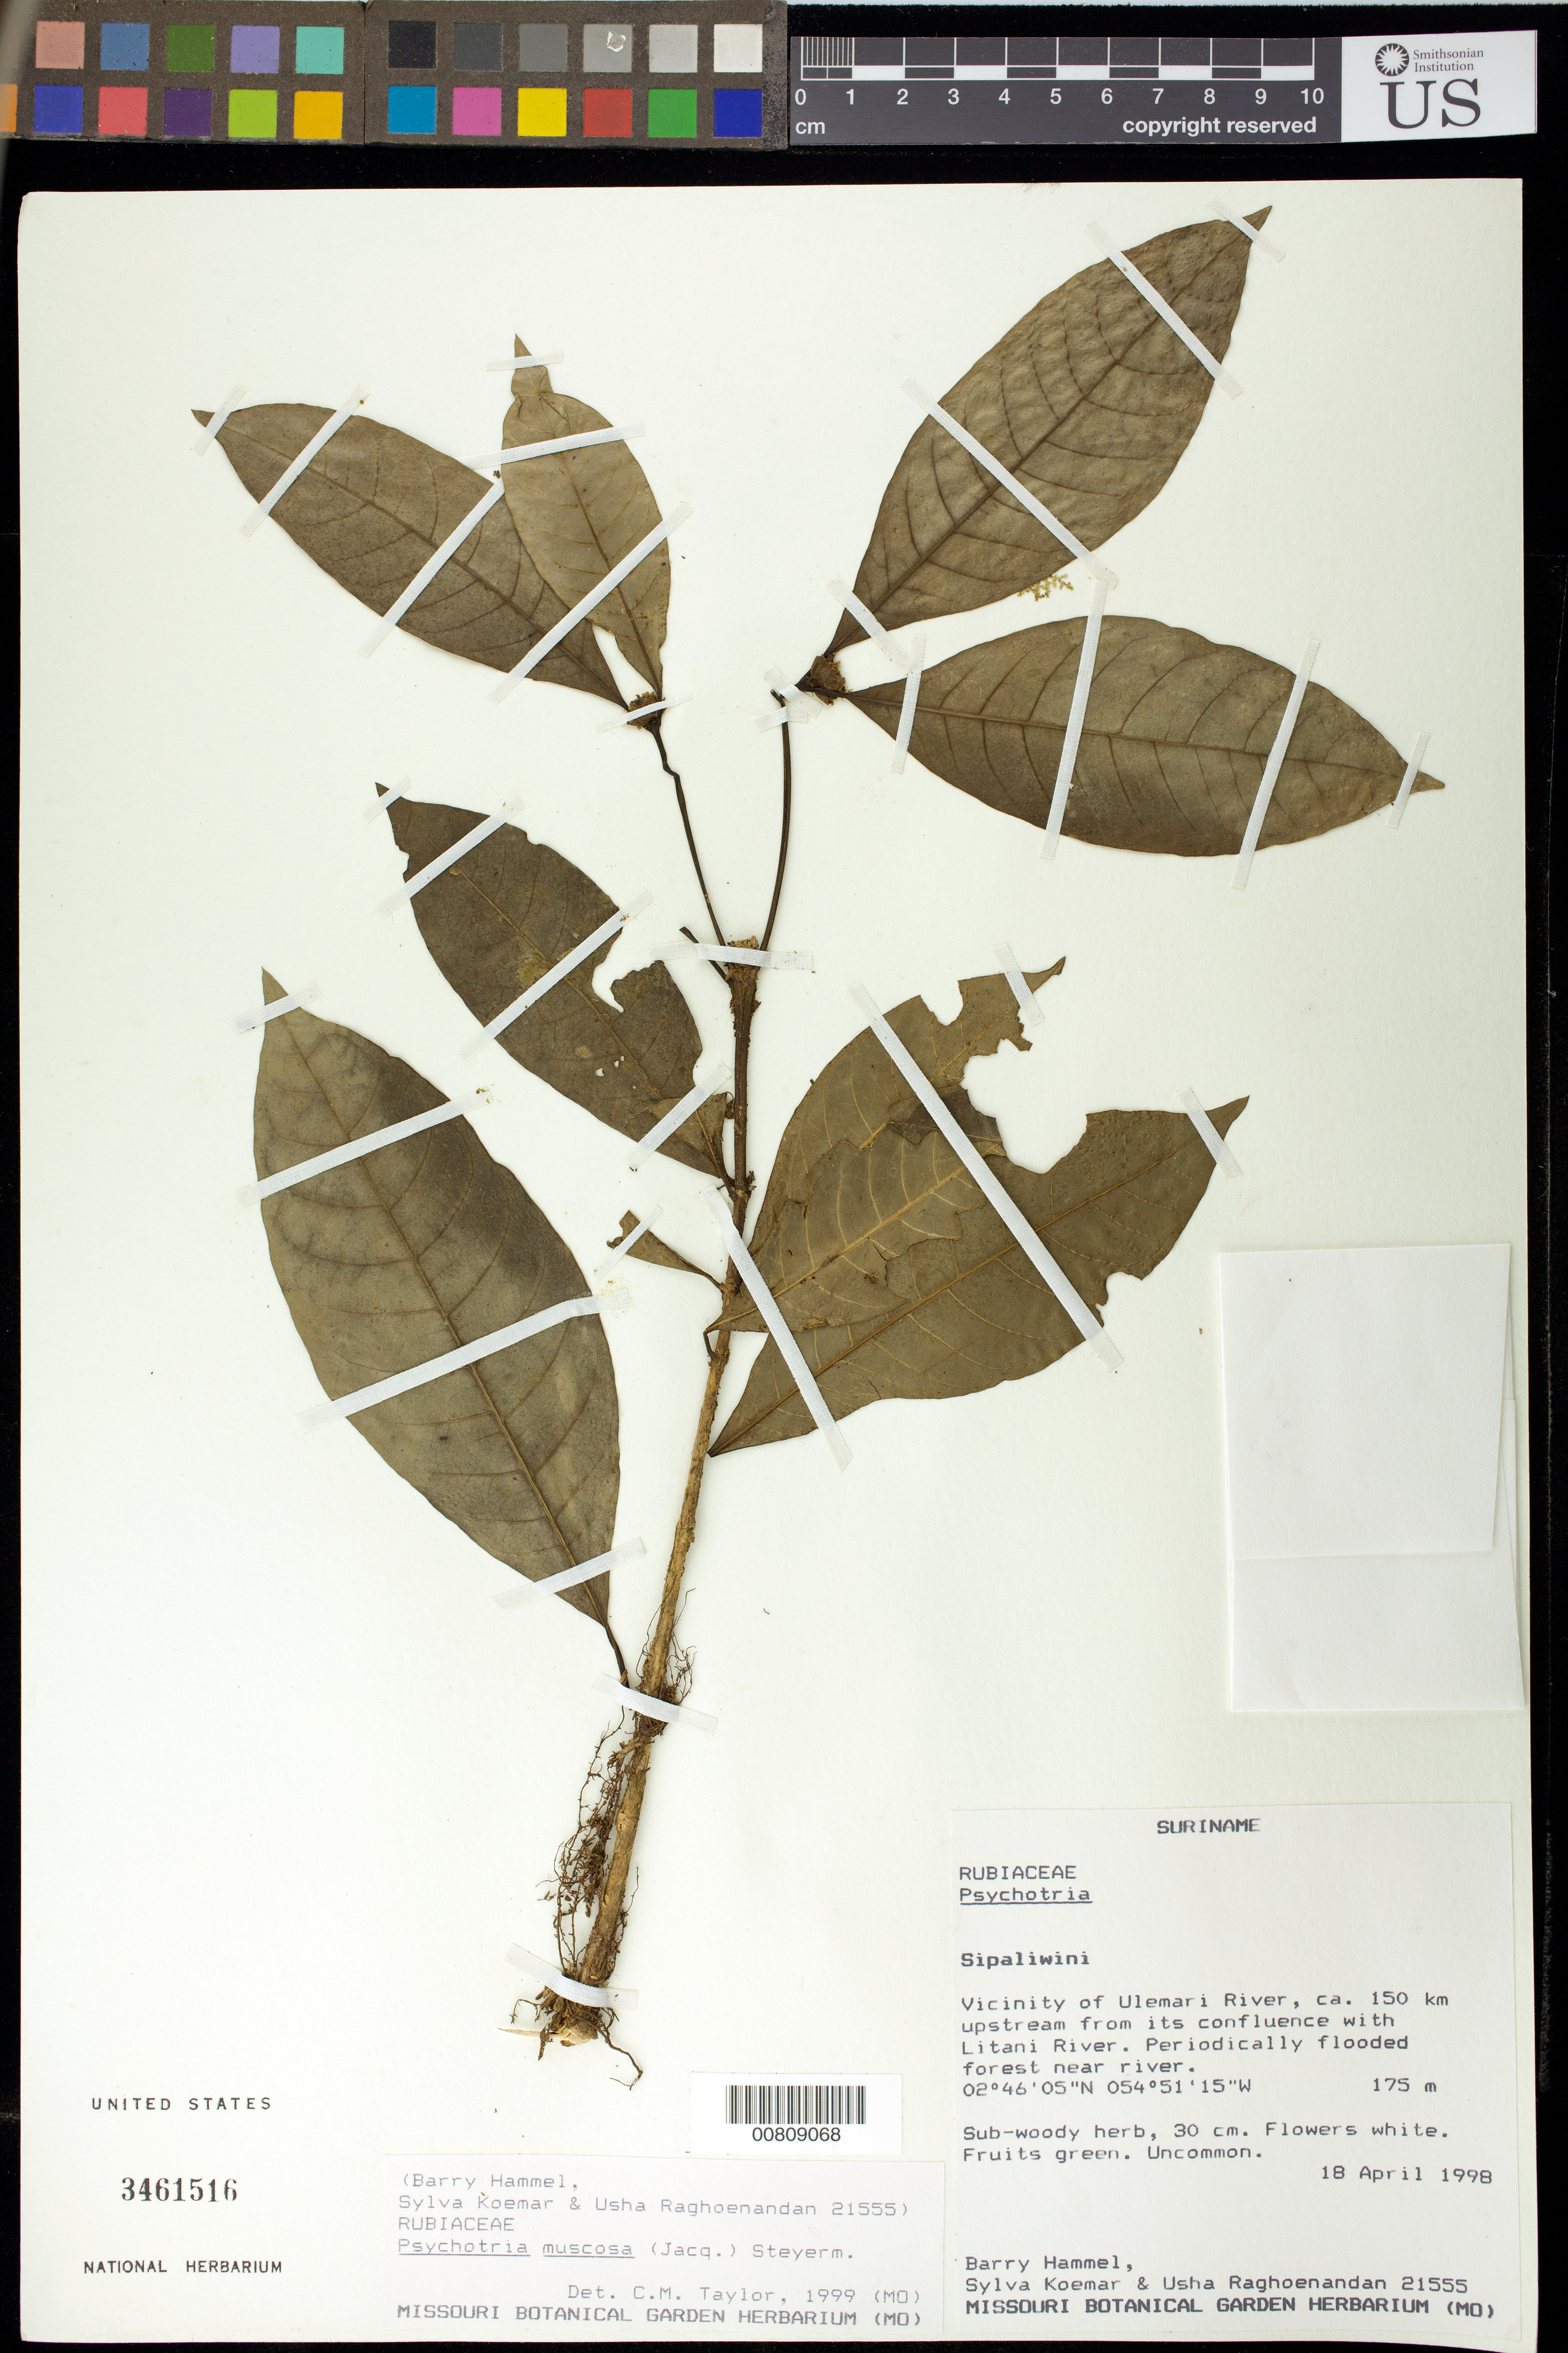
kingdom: Plantae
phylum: Tracheophyta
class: Magnoliopsida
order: Gentianales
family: Rubiaceae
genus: Palicourea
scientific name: Palicourea muscosa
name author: (Jacq.) Delprete & J.H. Kirkbr.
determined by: Kirkbride, J. H., Jr.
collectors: B. Hammel, S. Koemar & U. Raghoenandan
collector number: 21555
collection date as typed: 18-Apr-98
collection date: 1998-04-18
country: Suriname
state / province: Sipaliwini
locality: Ulemari R., ca. 150 km upstream from confl. with Litani R.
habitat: Periodically flooded forest near river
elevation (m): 175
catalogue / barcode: US 3461516